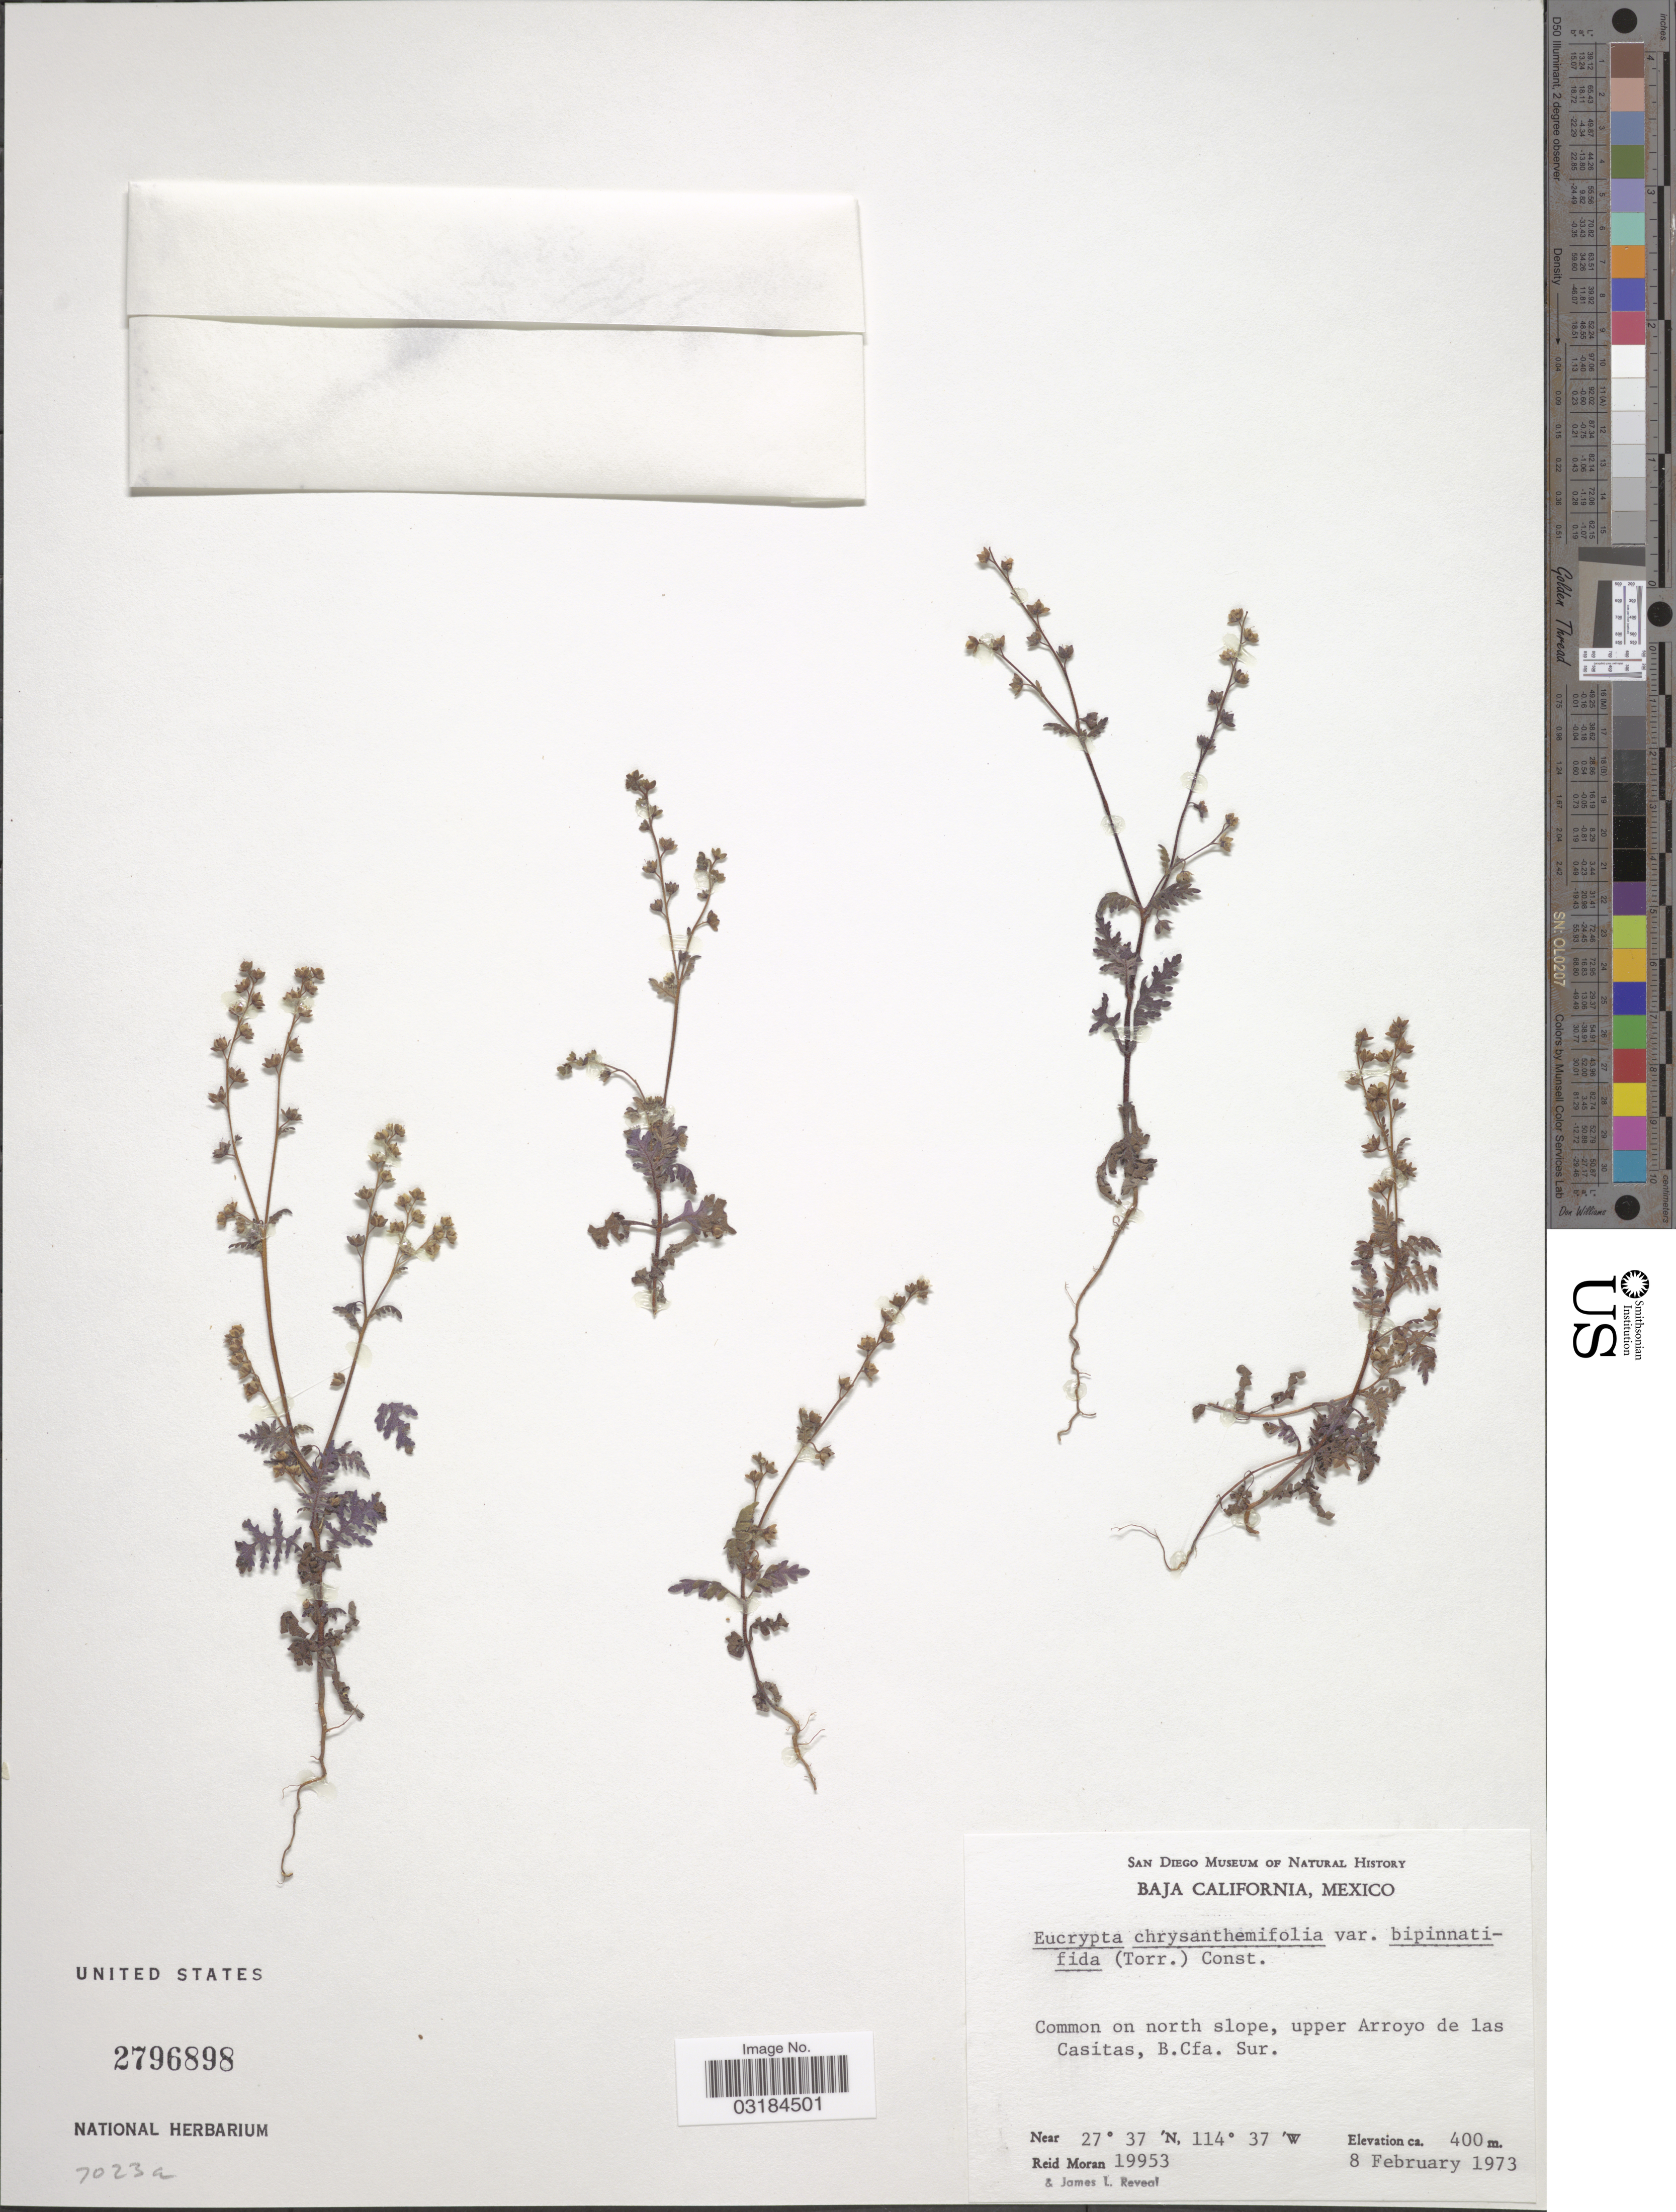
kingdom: Plantae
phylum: Tracheophyta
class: Magnoliopsida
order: Boraginales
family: Hydrophyllaceae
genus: Eucrypta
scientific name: Eucrypta chrysanthemifolia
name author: (Benth.) Greene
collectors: R. V. Moran & J. L. Reveal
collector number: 19953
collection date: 1973-02-08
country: Mexico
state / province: Baja California Sur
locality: Common on north slope, upper Arroyo de las Casitas, B. Cfa. Sur.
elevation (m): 400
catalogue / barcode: US 2796898